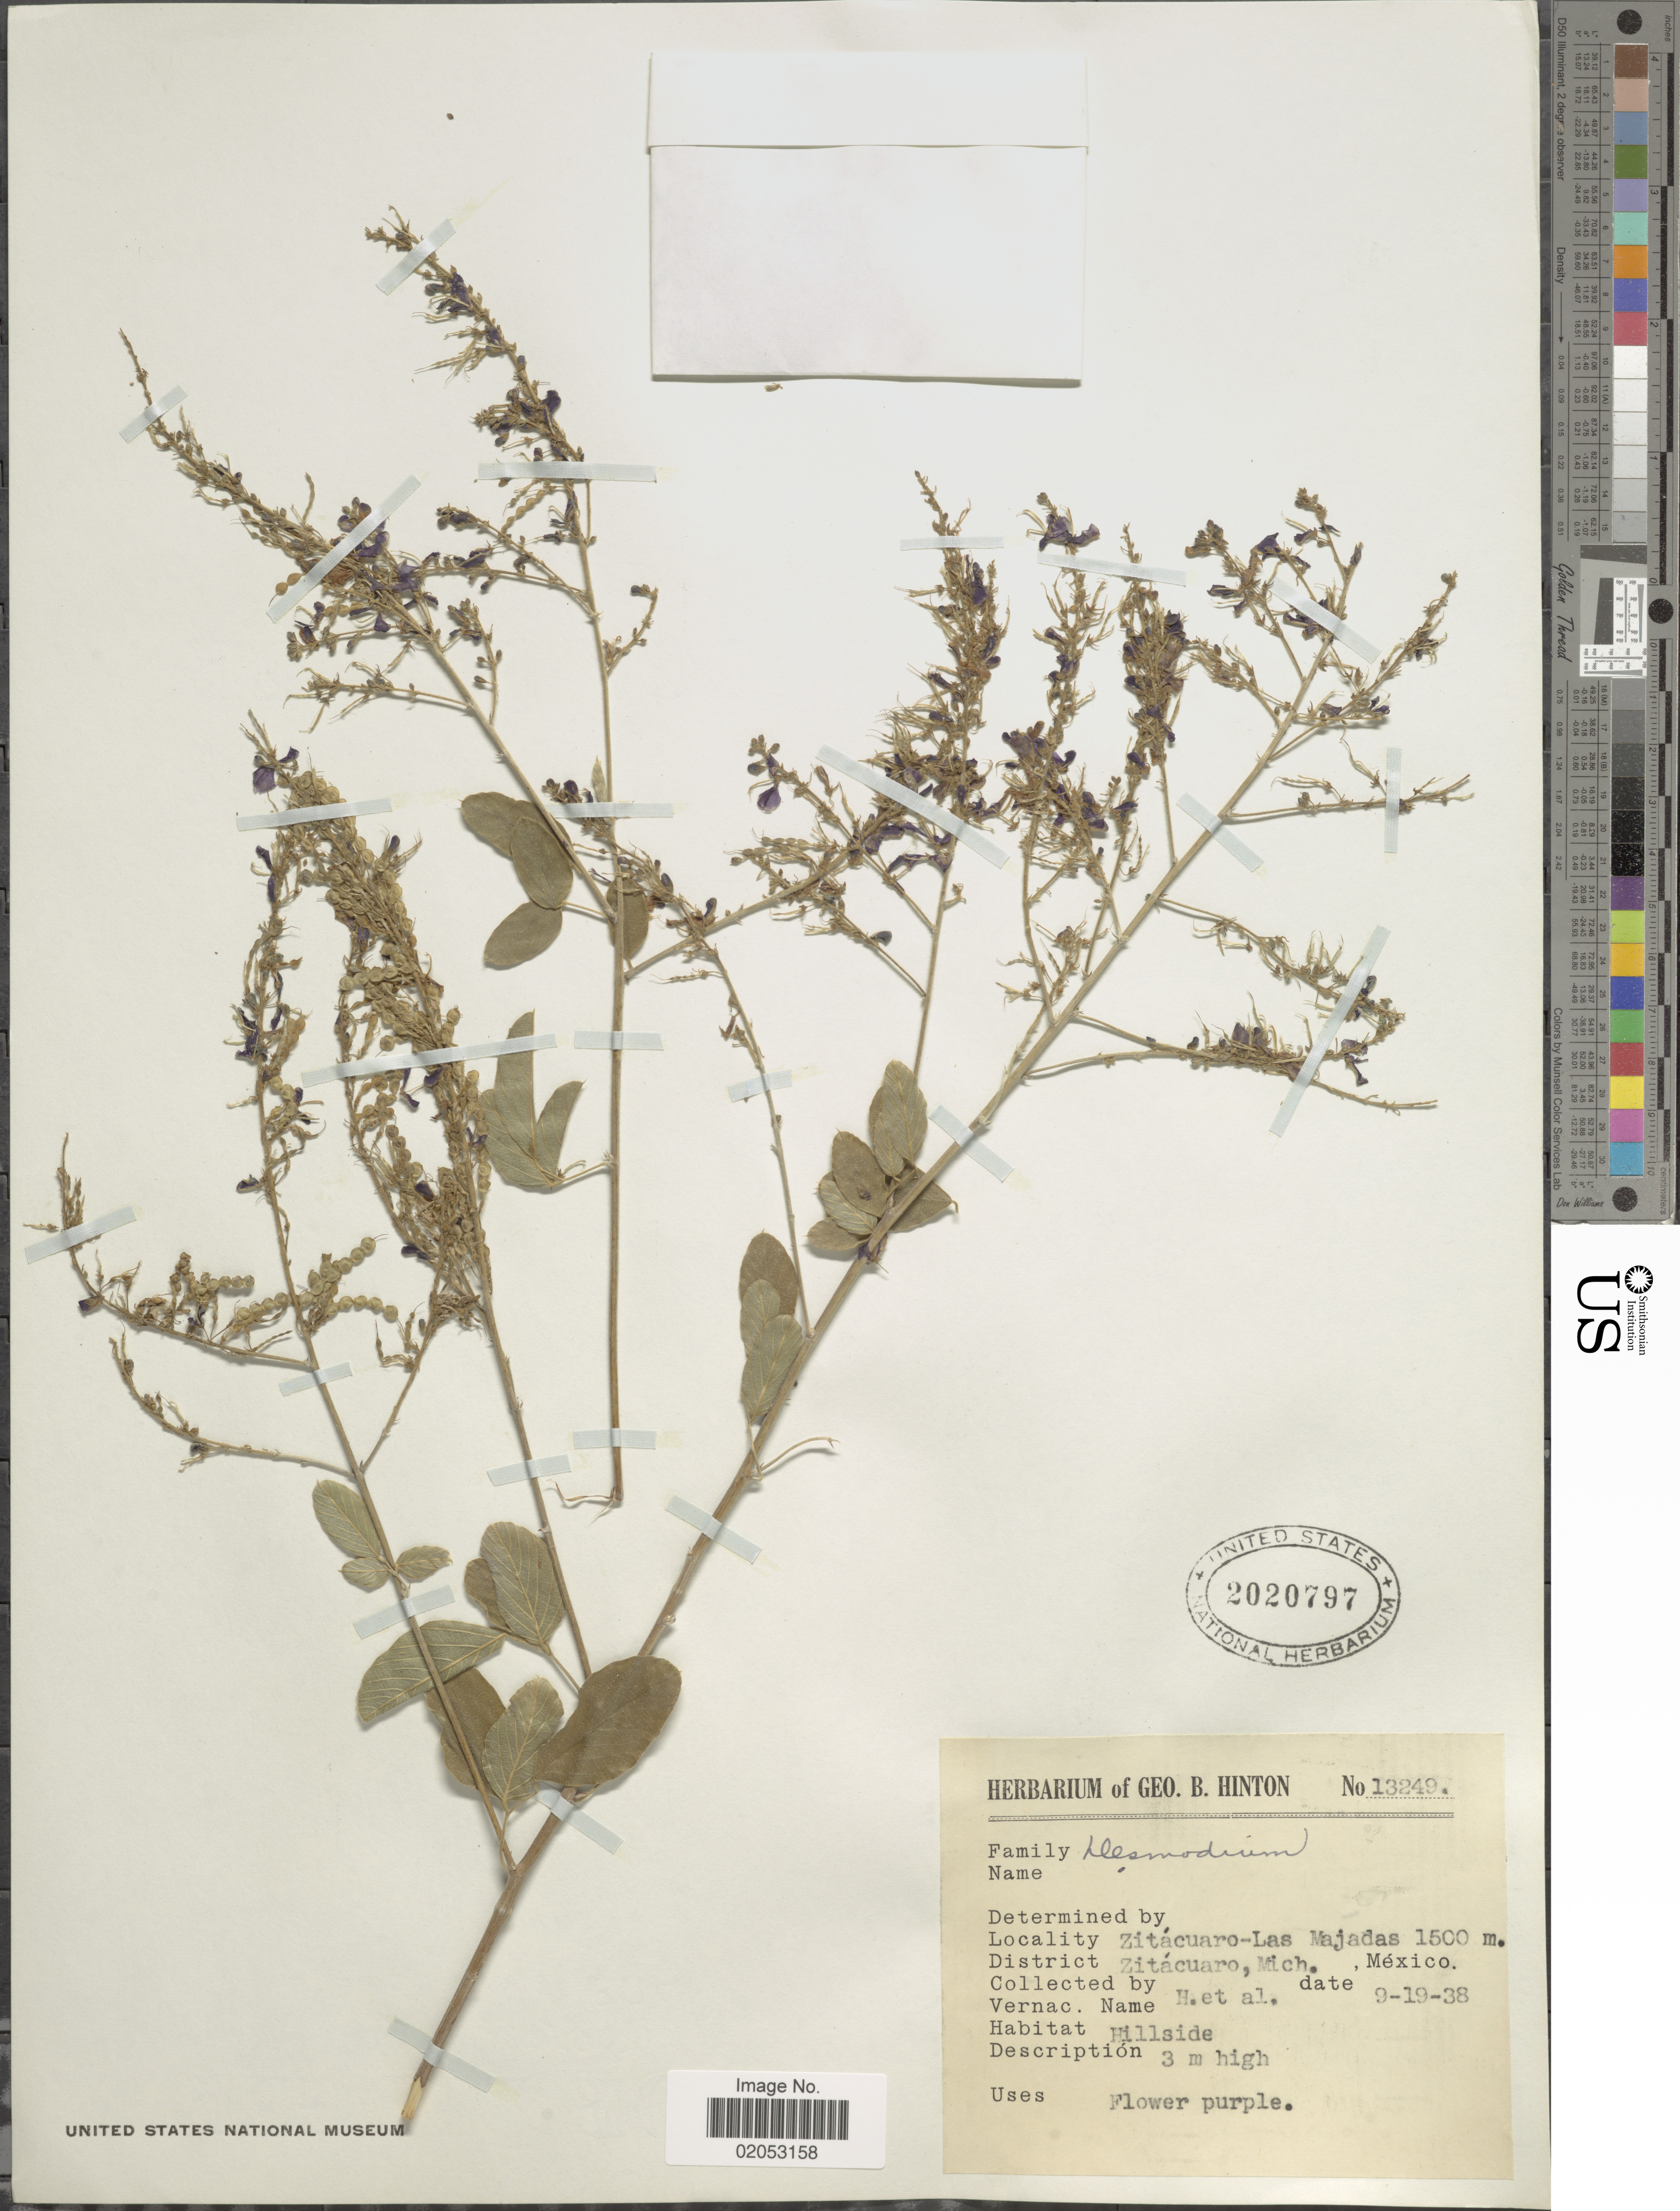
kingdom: Plantae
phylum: Tracheophyta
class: Magnoliopsida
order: Fabales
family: Fabaceae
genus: Desmodium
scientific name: Desmodium sp.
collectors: G. B. Hinton & et al.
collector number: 13249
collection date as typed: Transcribed d/m/y: 19/9/38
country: Mexico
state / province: Michoacán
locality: Zitácuaro-Las Majadas. District Zitácuaro, Mich., México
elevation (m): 1500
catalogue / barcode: US 2020797